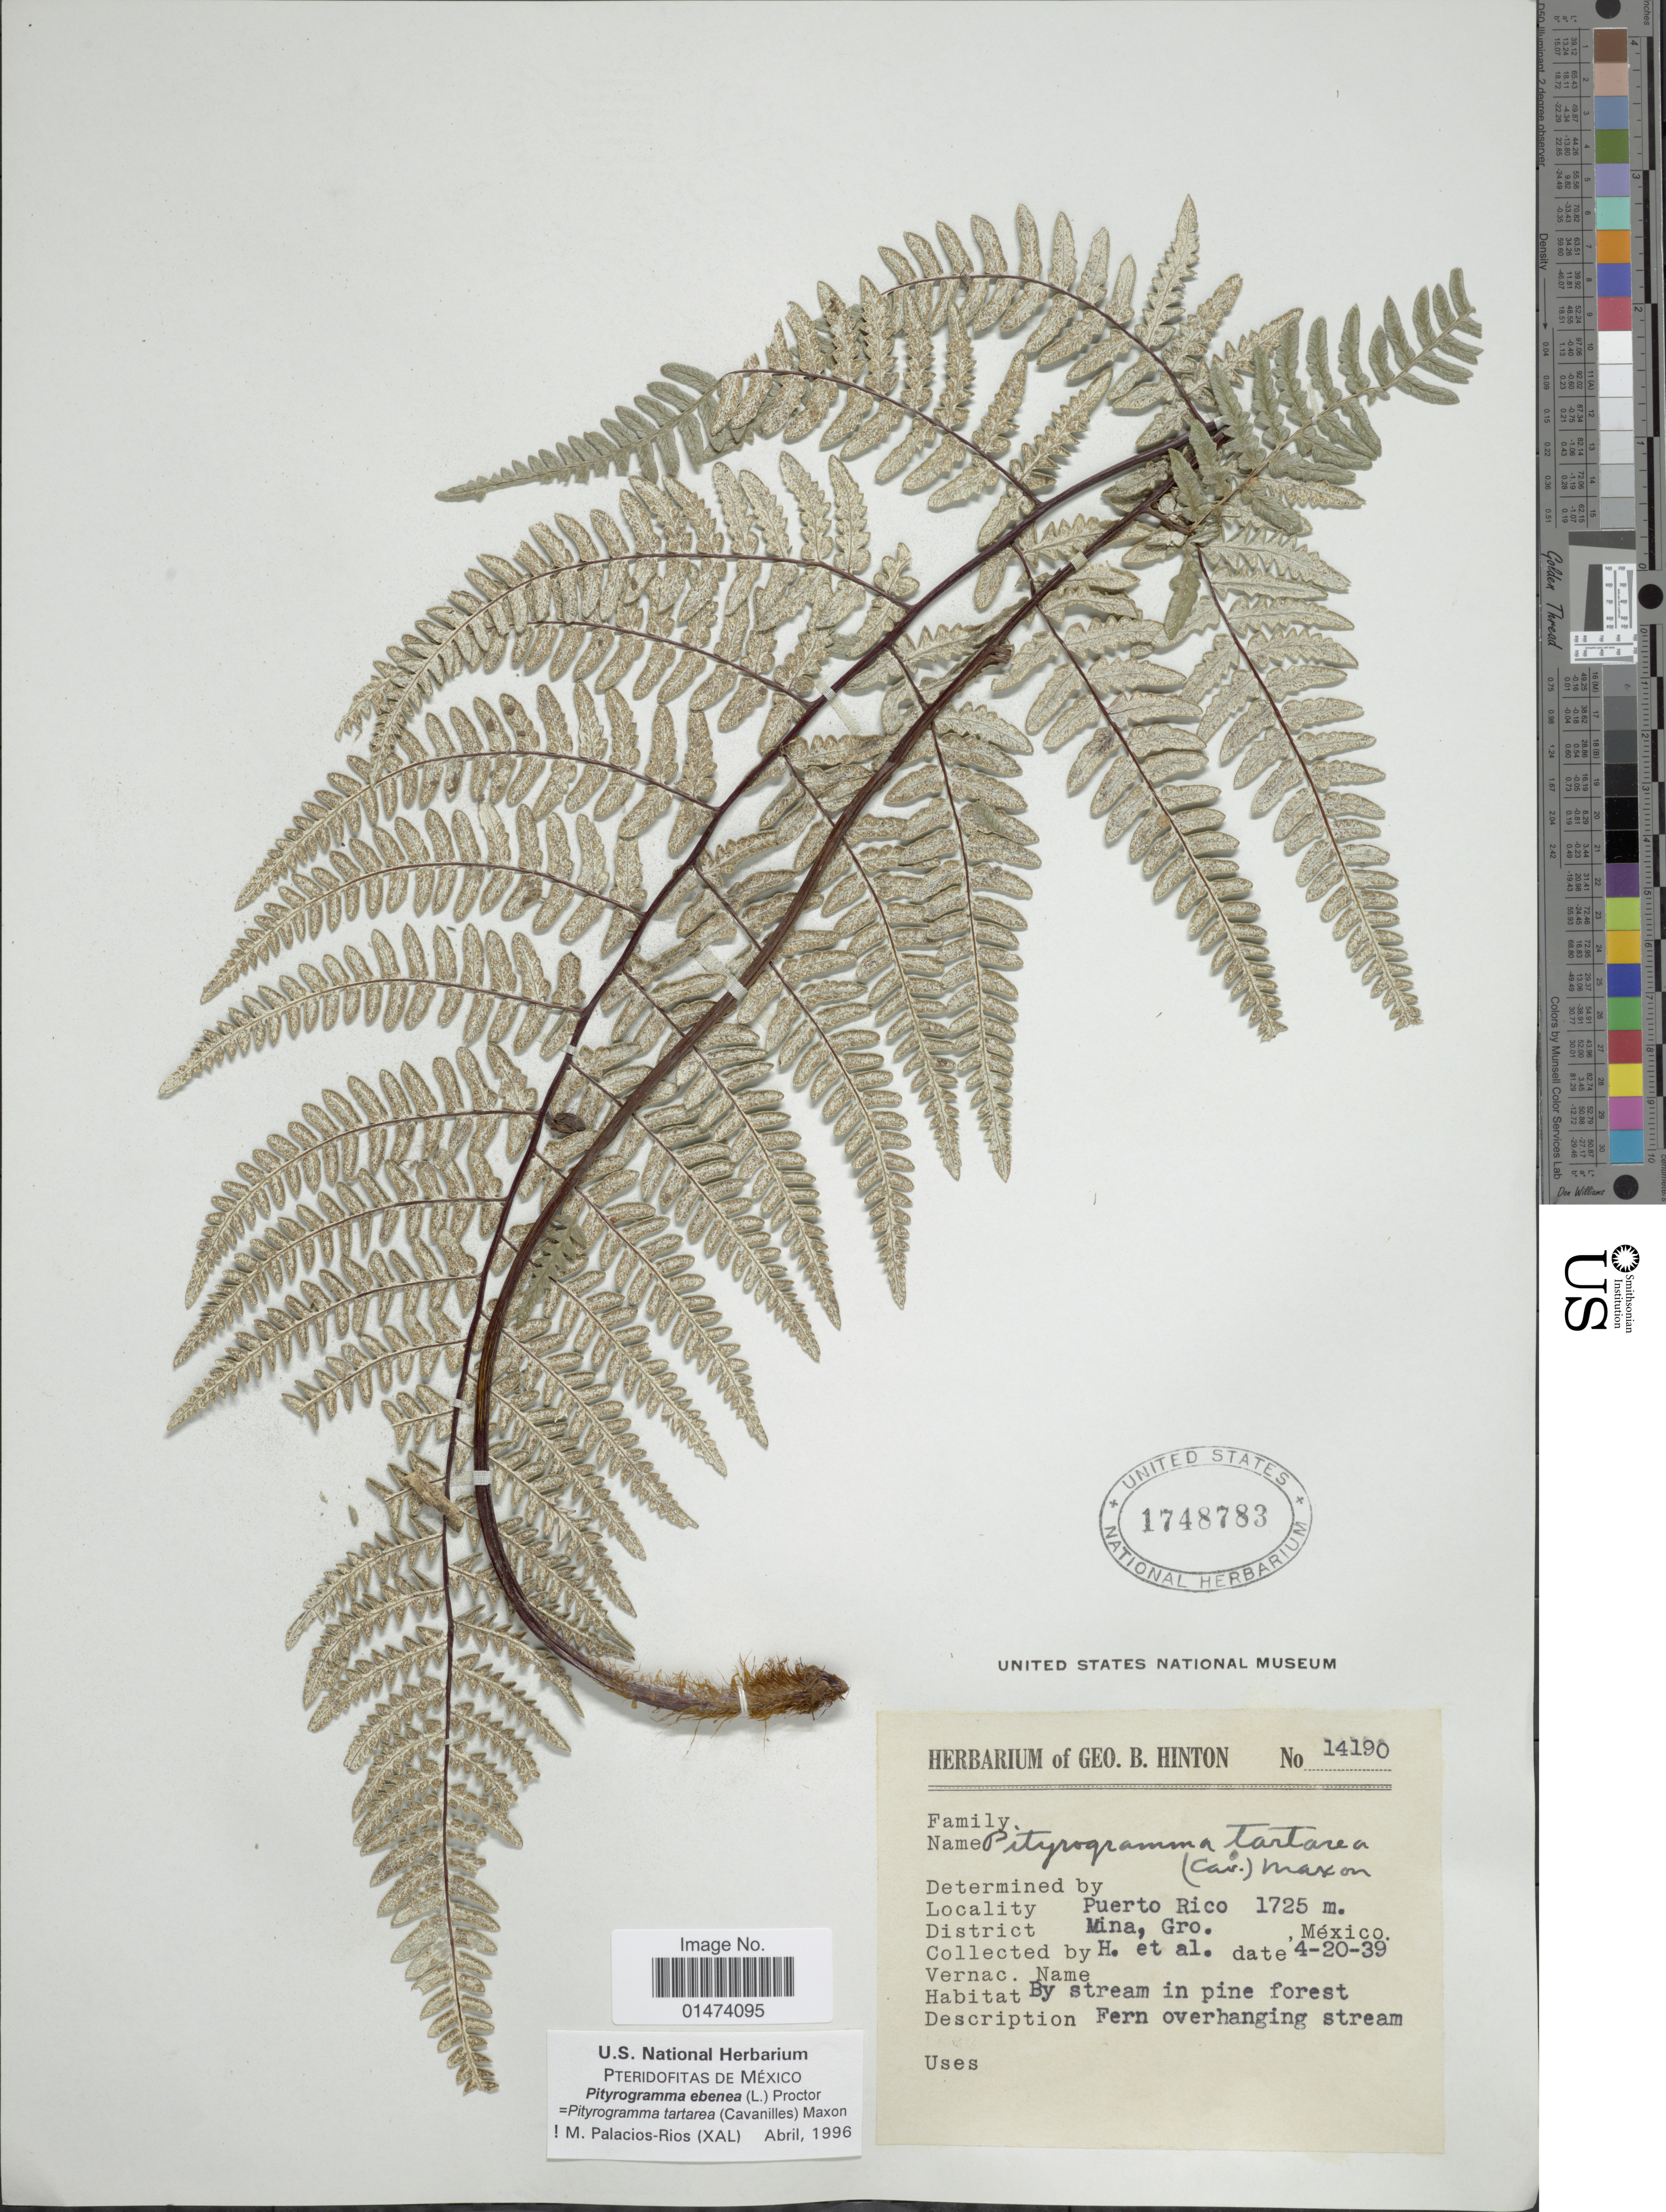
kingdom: Plantae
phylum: Tracheophyta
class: Polypodiopsida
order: Polypodiales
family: Pteridaceae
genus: Pityrogramma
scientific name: Pityrogramma tartarea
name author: (Cav.) Maxon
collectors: G. B. Hinton & et al.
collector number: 14190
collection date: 1939-04-20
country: Mexico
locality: Puerto rico, Mina, Gro., by stream in pine forest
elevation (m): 1725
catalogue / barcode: US 1748783